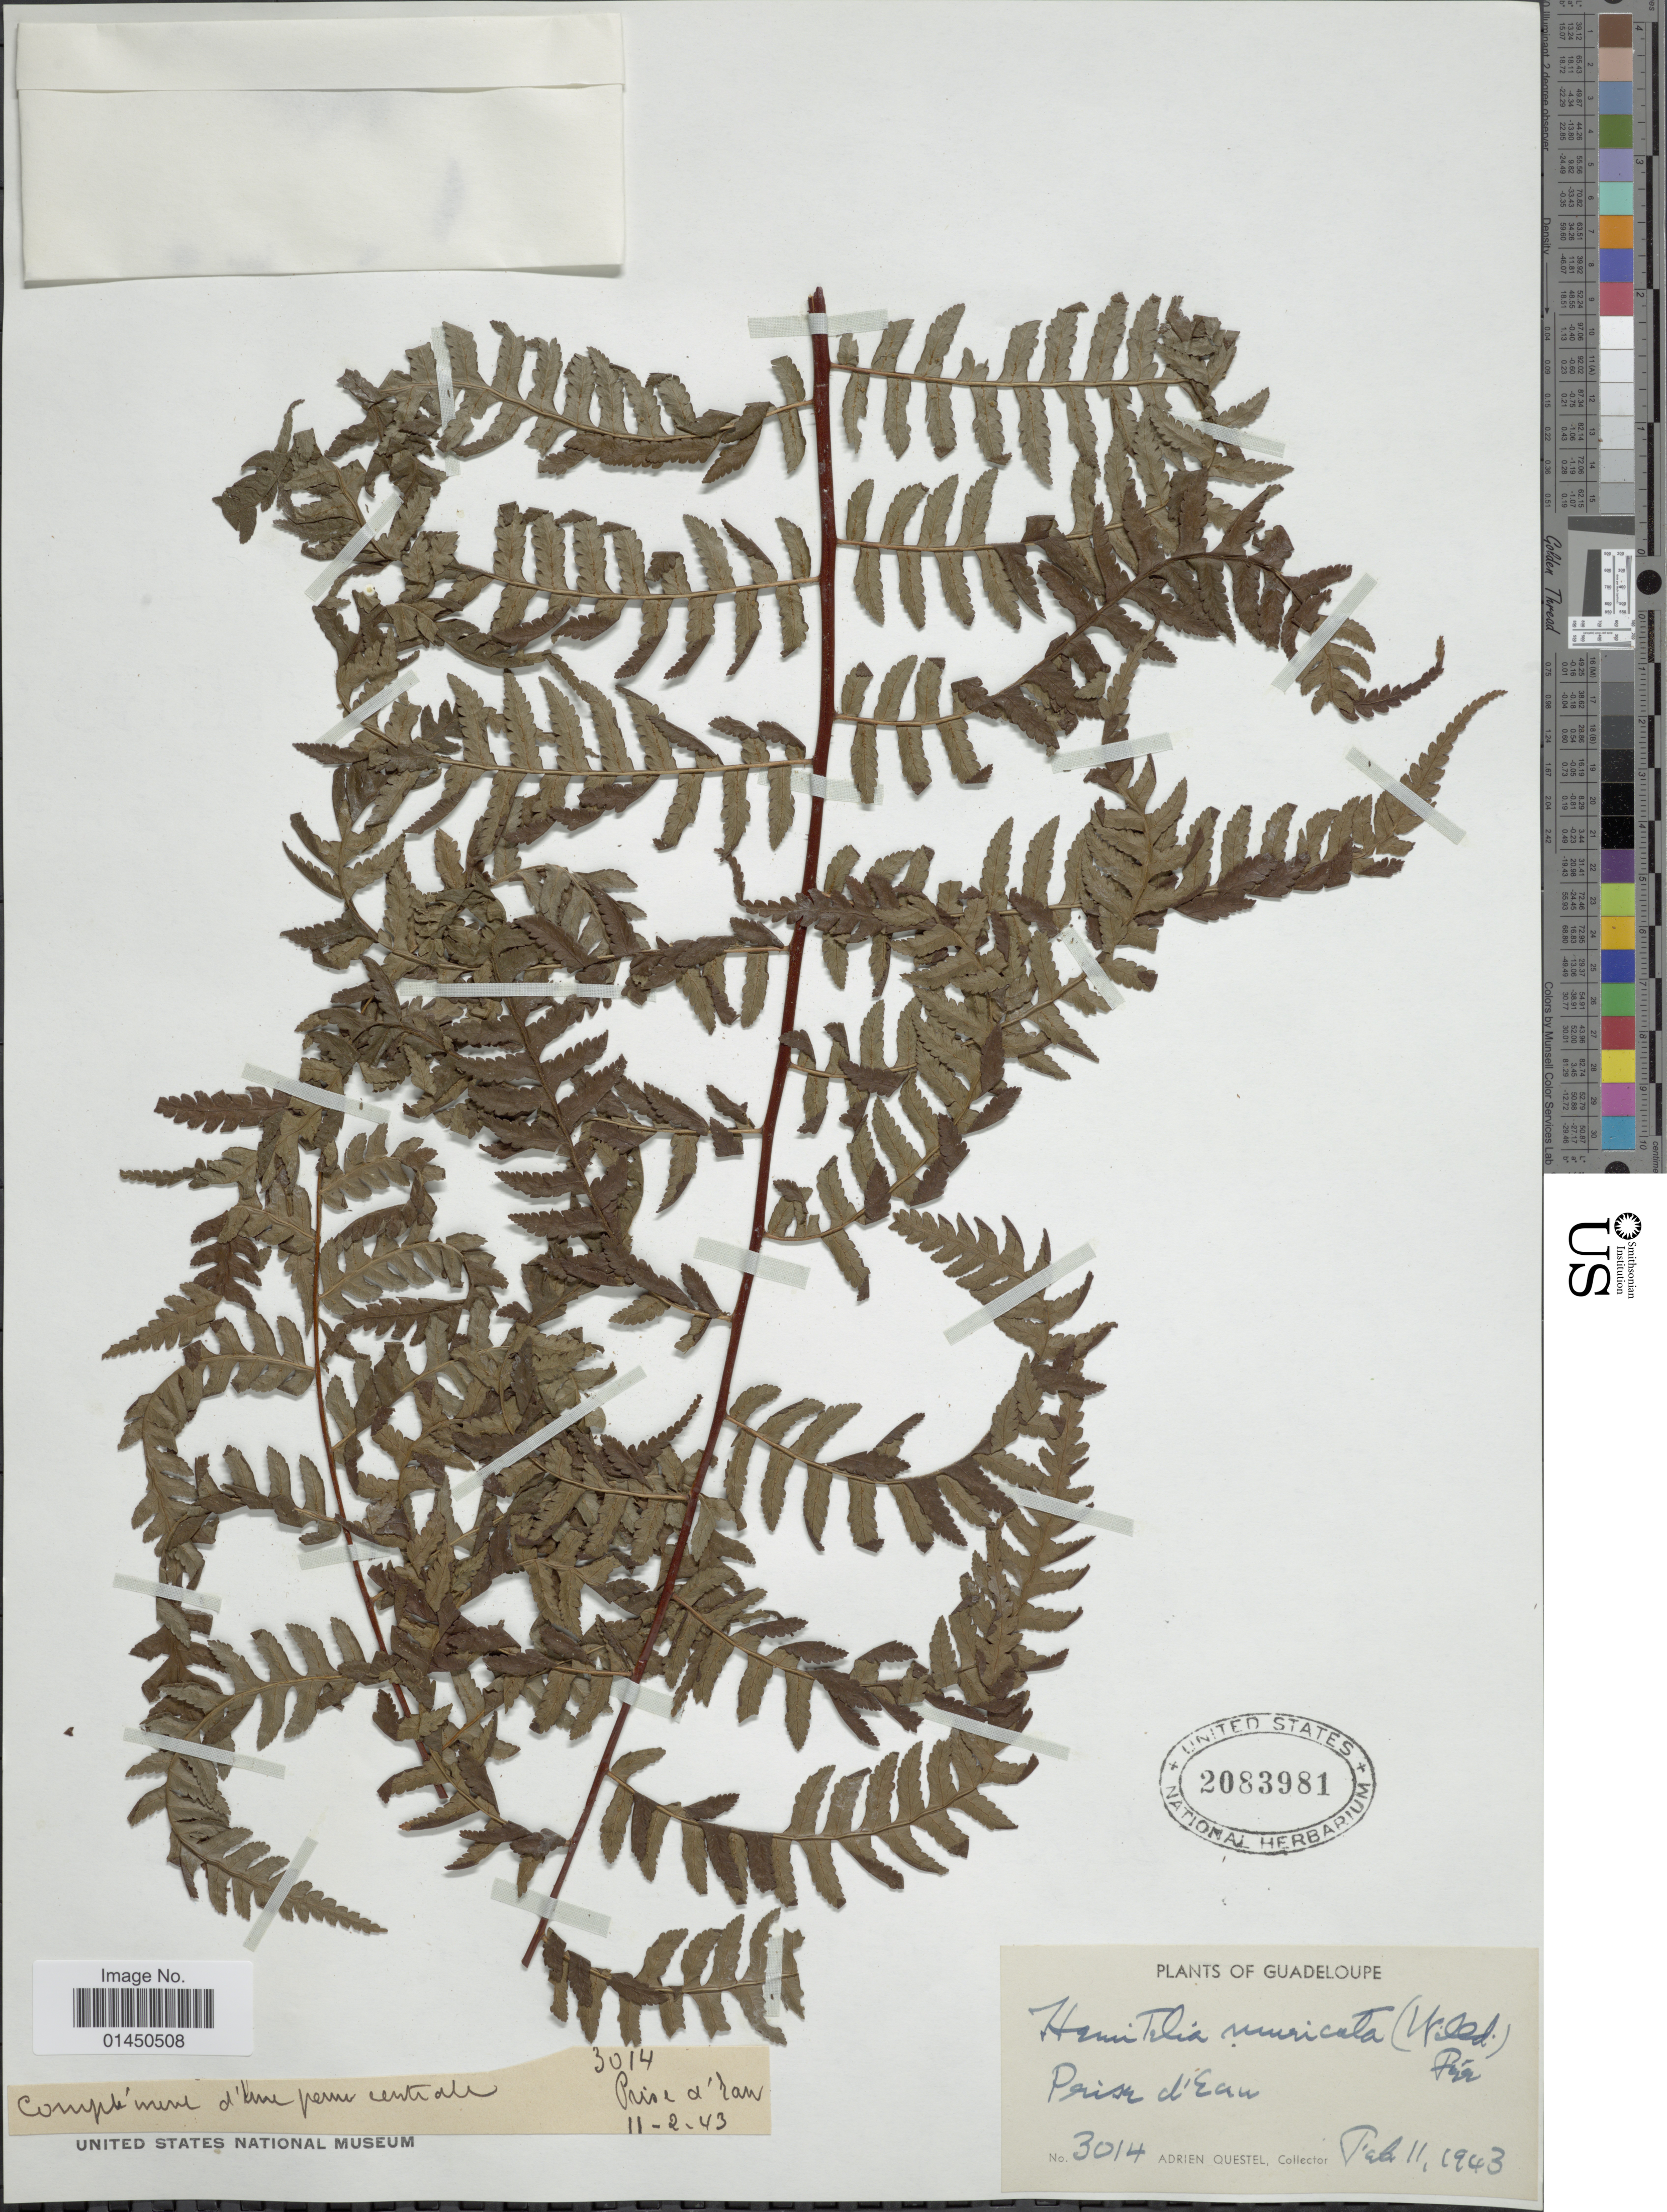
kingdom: Plantae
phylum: Tracheophyta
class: Polypodiopsida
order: Cyatheales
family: Cyatheaceae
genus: Cyathea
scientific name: Cyathea muricata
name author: (Willd.) Fée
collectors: A. Questel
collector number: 3014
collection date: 1943-02-11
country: Guadeloupe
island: Leeward Is.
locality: Prise d'Eau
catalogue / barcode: US 2083981